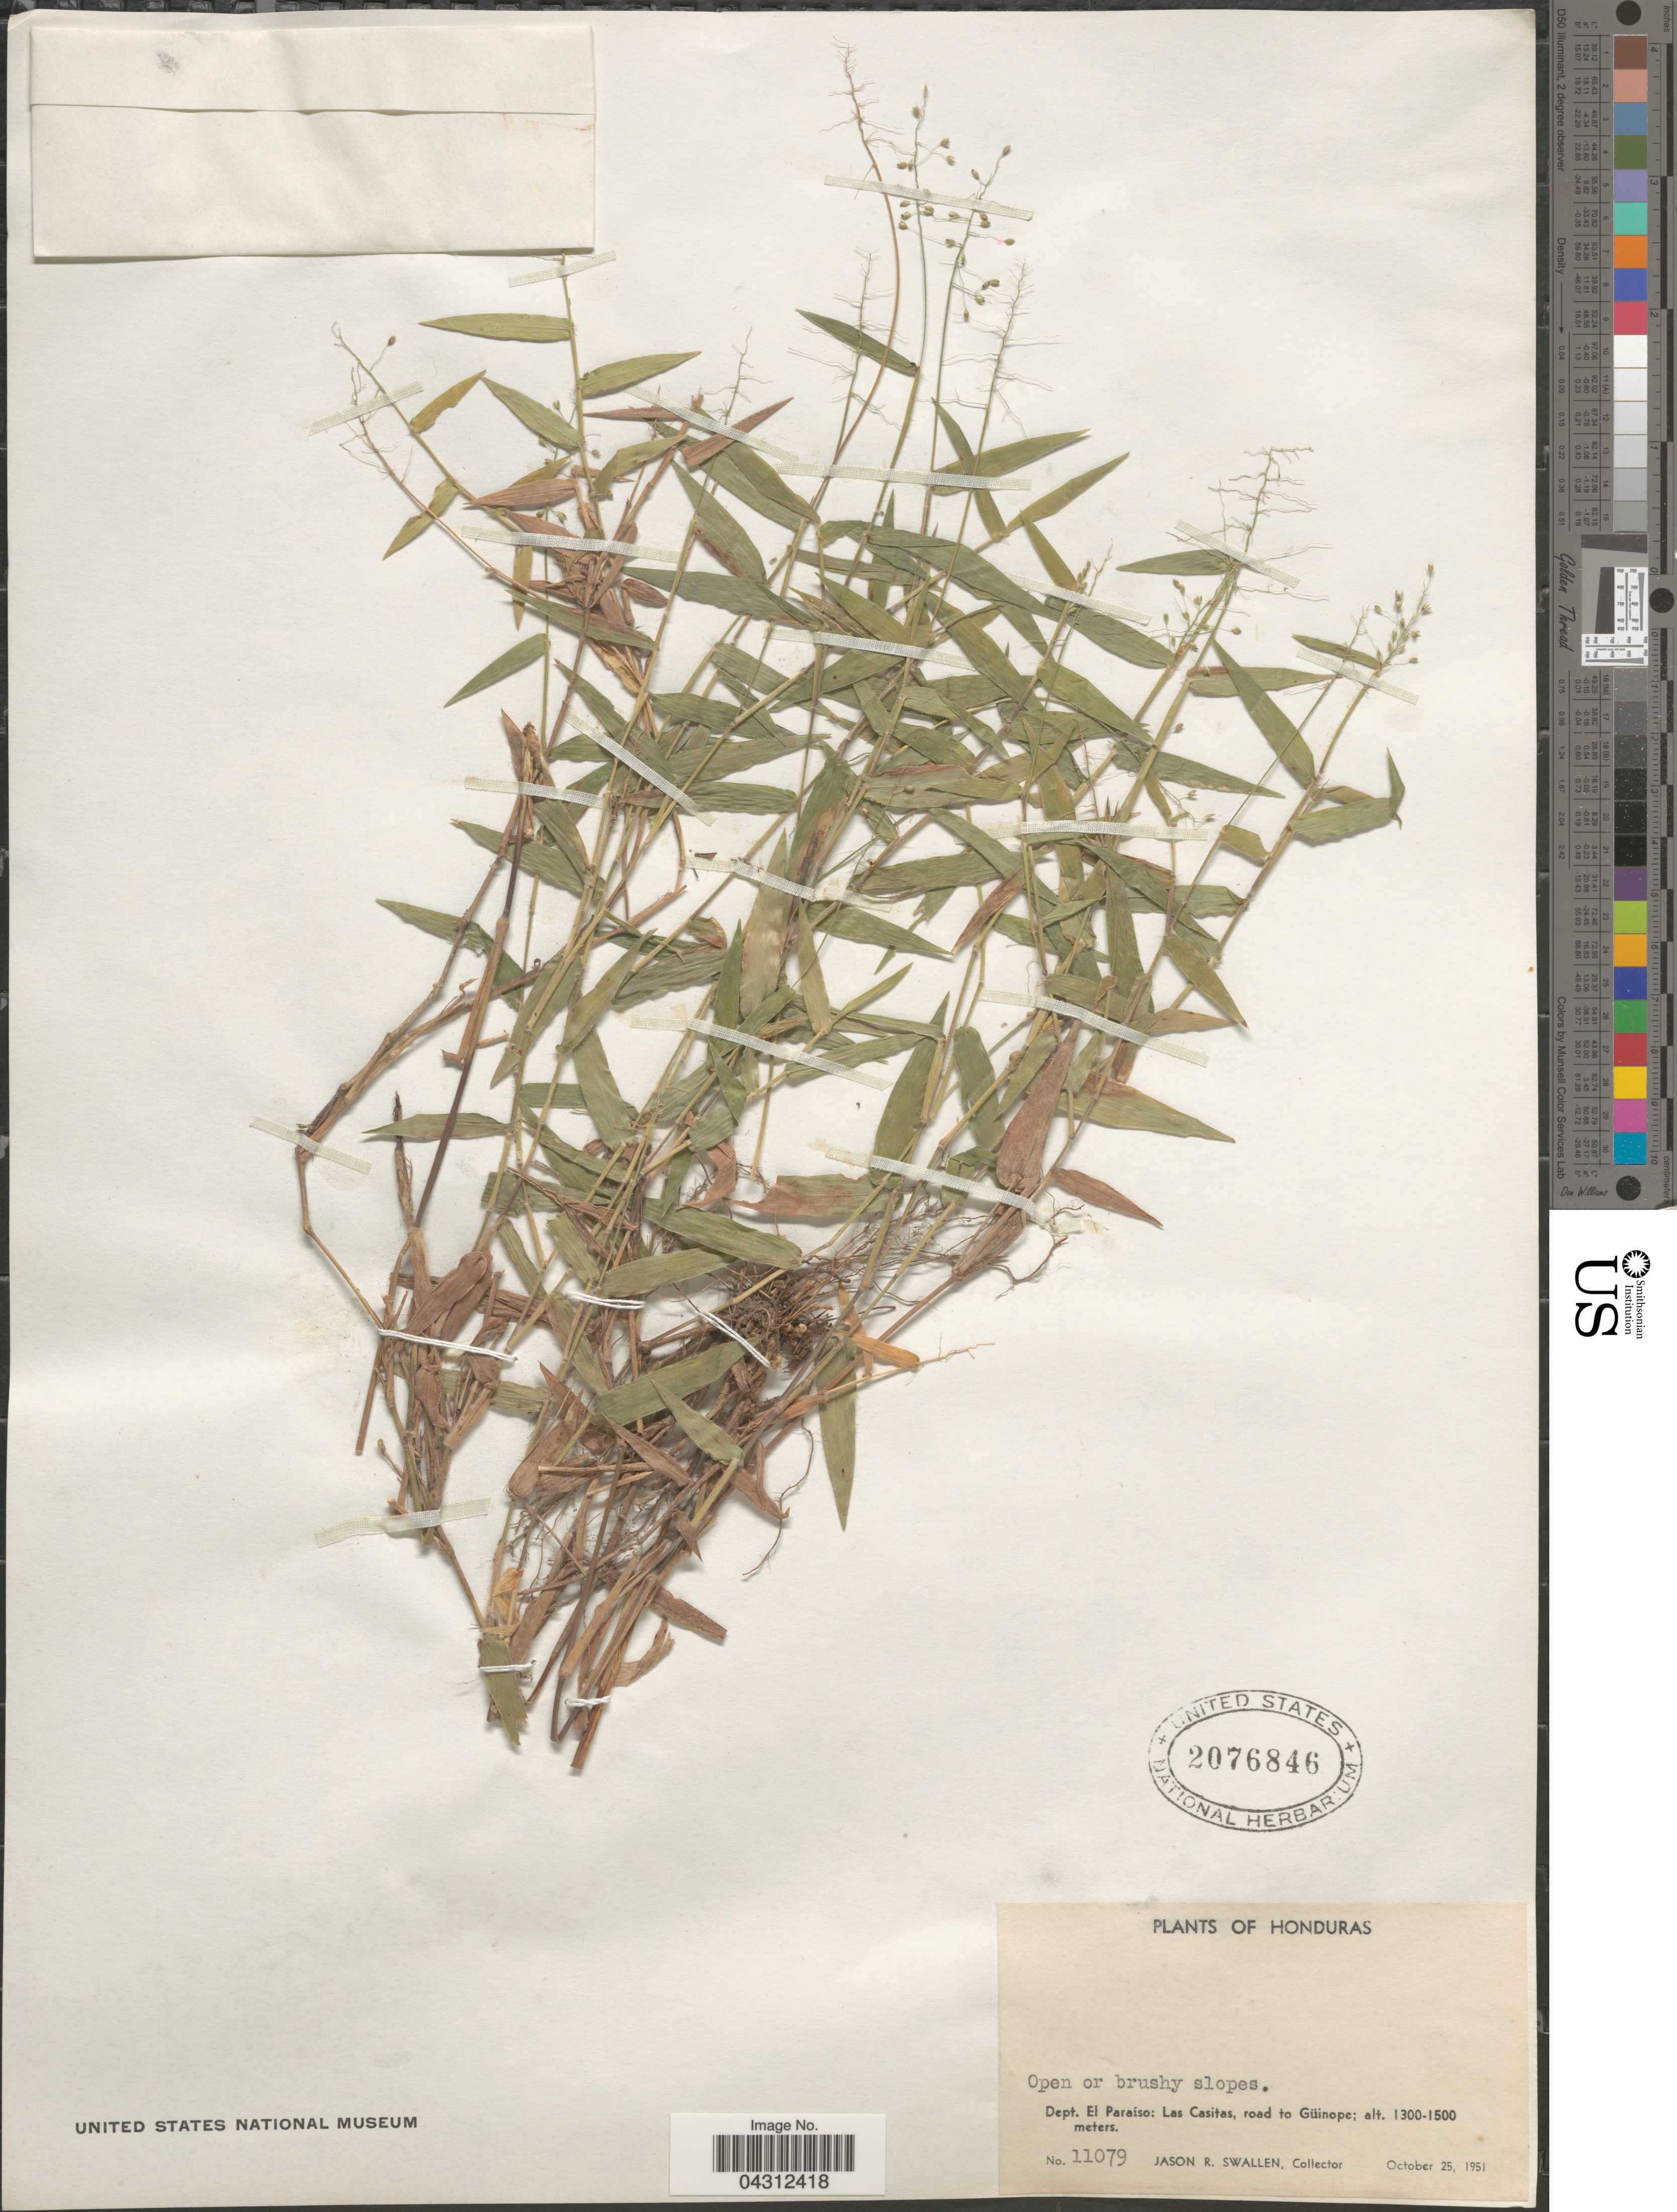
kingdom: Plantae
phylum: Tracheophyta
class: Liliopsida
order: Poales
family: Poaceae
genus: Panicum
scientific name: Panicum sp.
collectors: J. R. Swallen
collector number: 11079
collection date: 1951-10-25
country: Honduras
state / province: El Paraiso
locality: Dept. El Paraíso: Las Casitas, road to Güinope.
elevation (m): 1300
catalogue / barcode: US 2076846